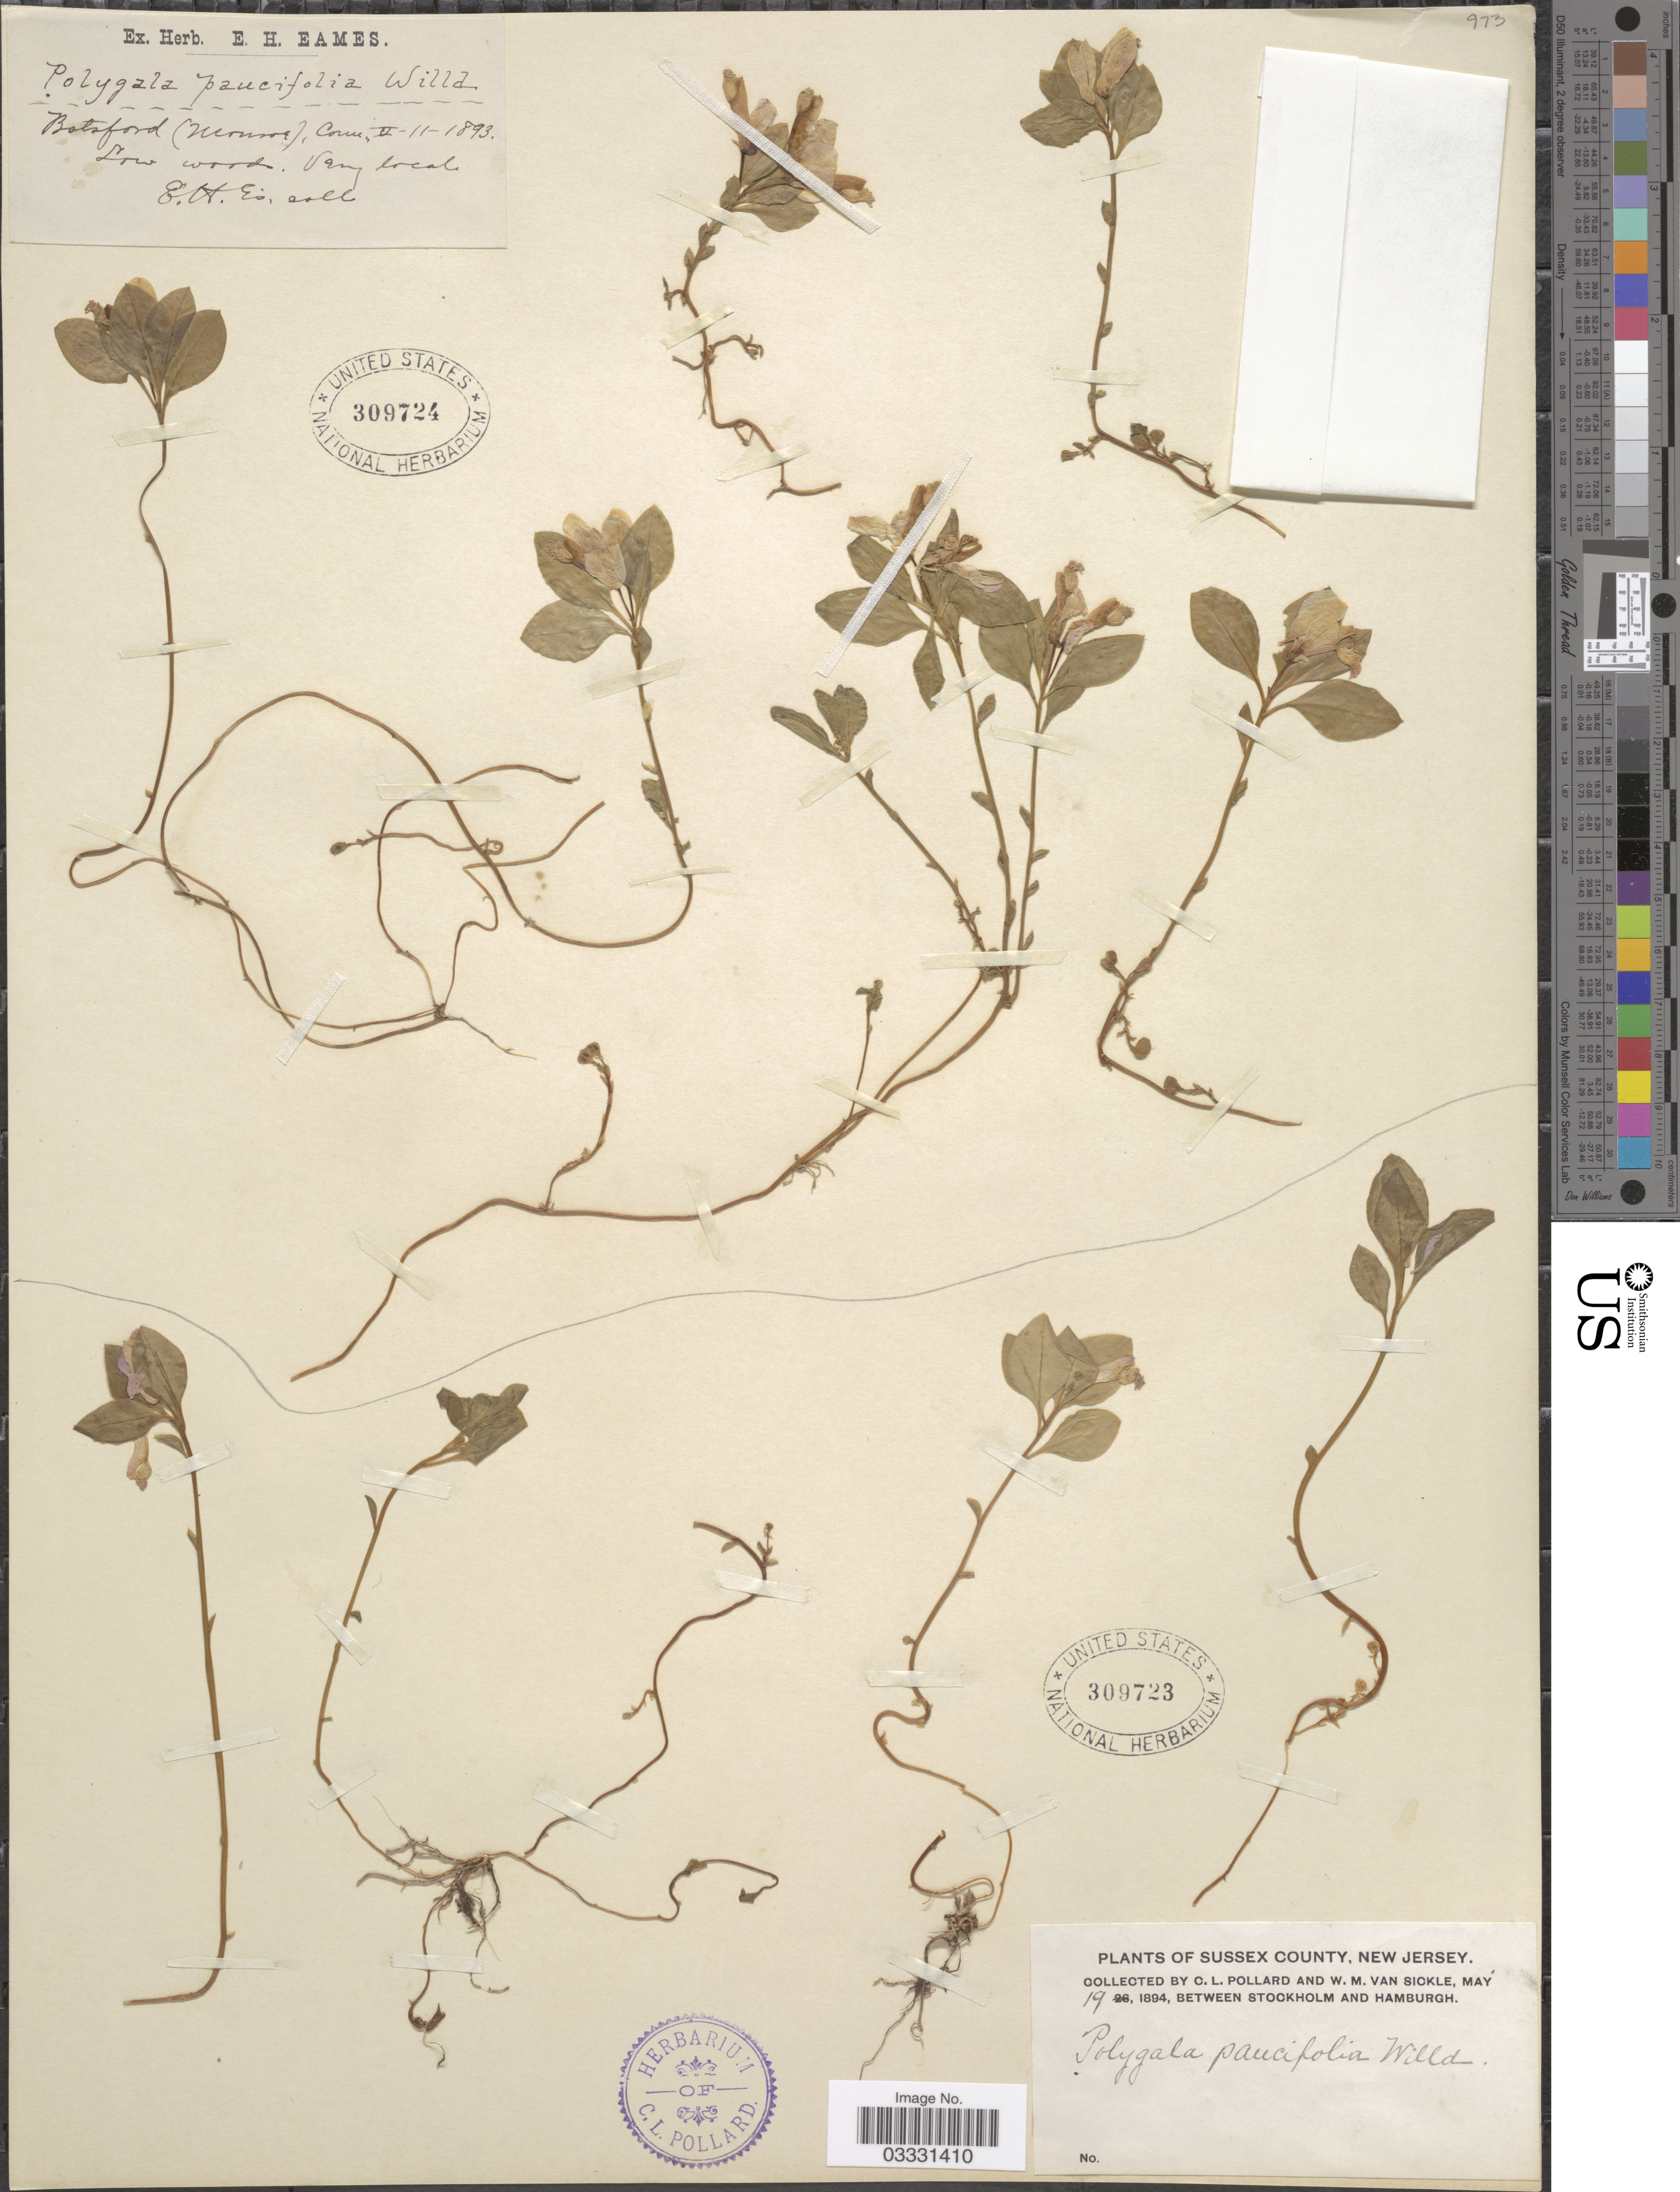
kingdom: Plantae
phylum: Tracheophyta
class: Magnoliopsida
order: Fabales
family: Polygalaceae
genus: Polygaloides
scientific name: Polygaloides paucifolia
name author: (Willd.) J.R. Abbott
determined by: Strong, Mark T., (BOT), Smithsonian Institution - National Museum of Natural History (UNITED STATES)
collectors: E. H. Eames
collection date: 1893-02-11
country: United States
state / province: Connecticut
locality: Botsford (Monroe).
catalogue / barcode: US 309724